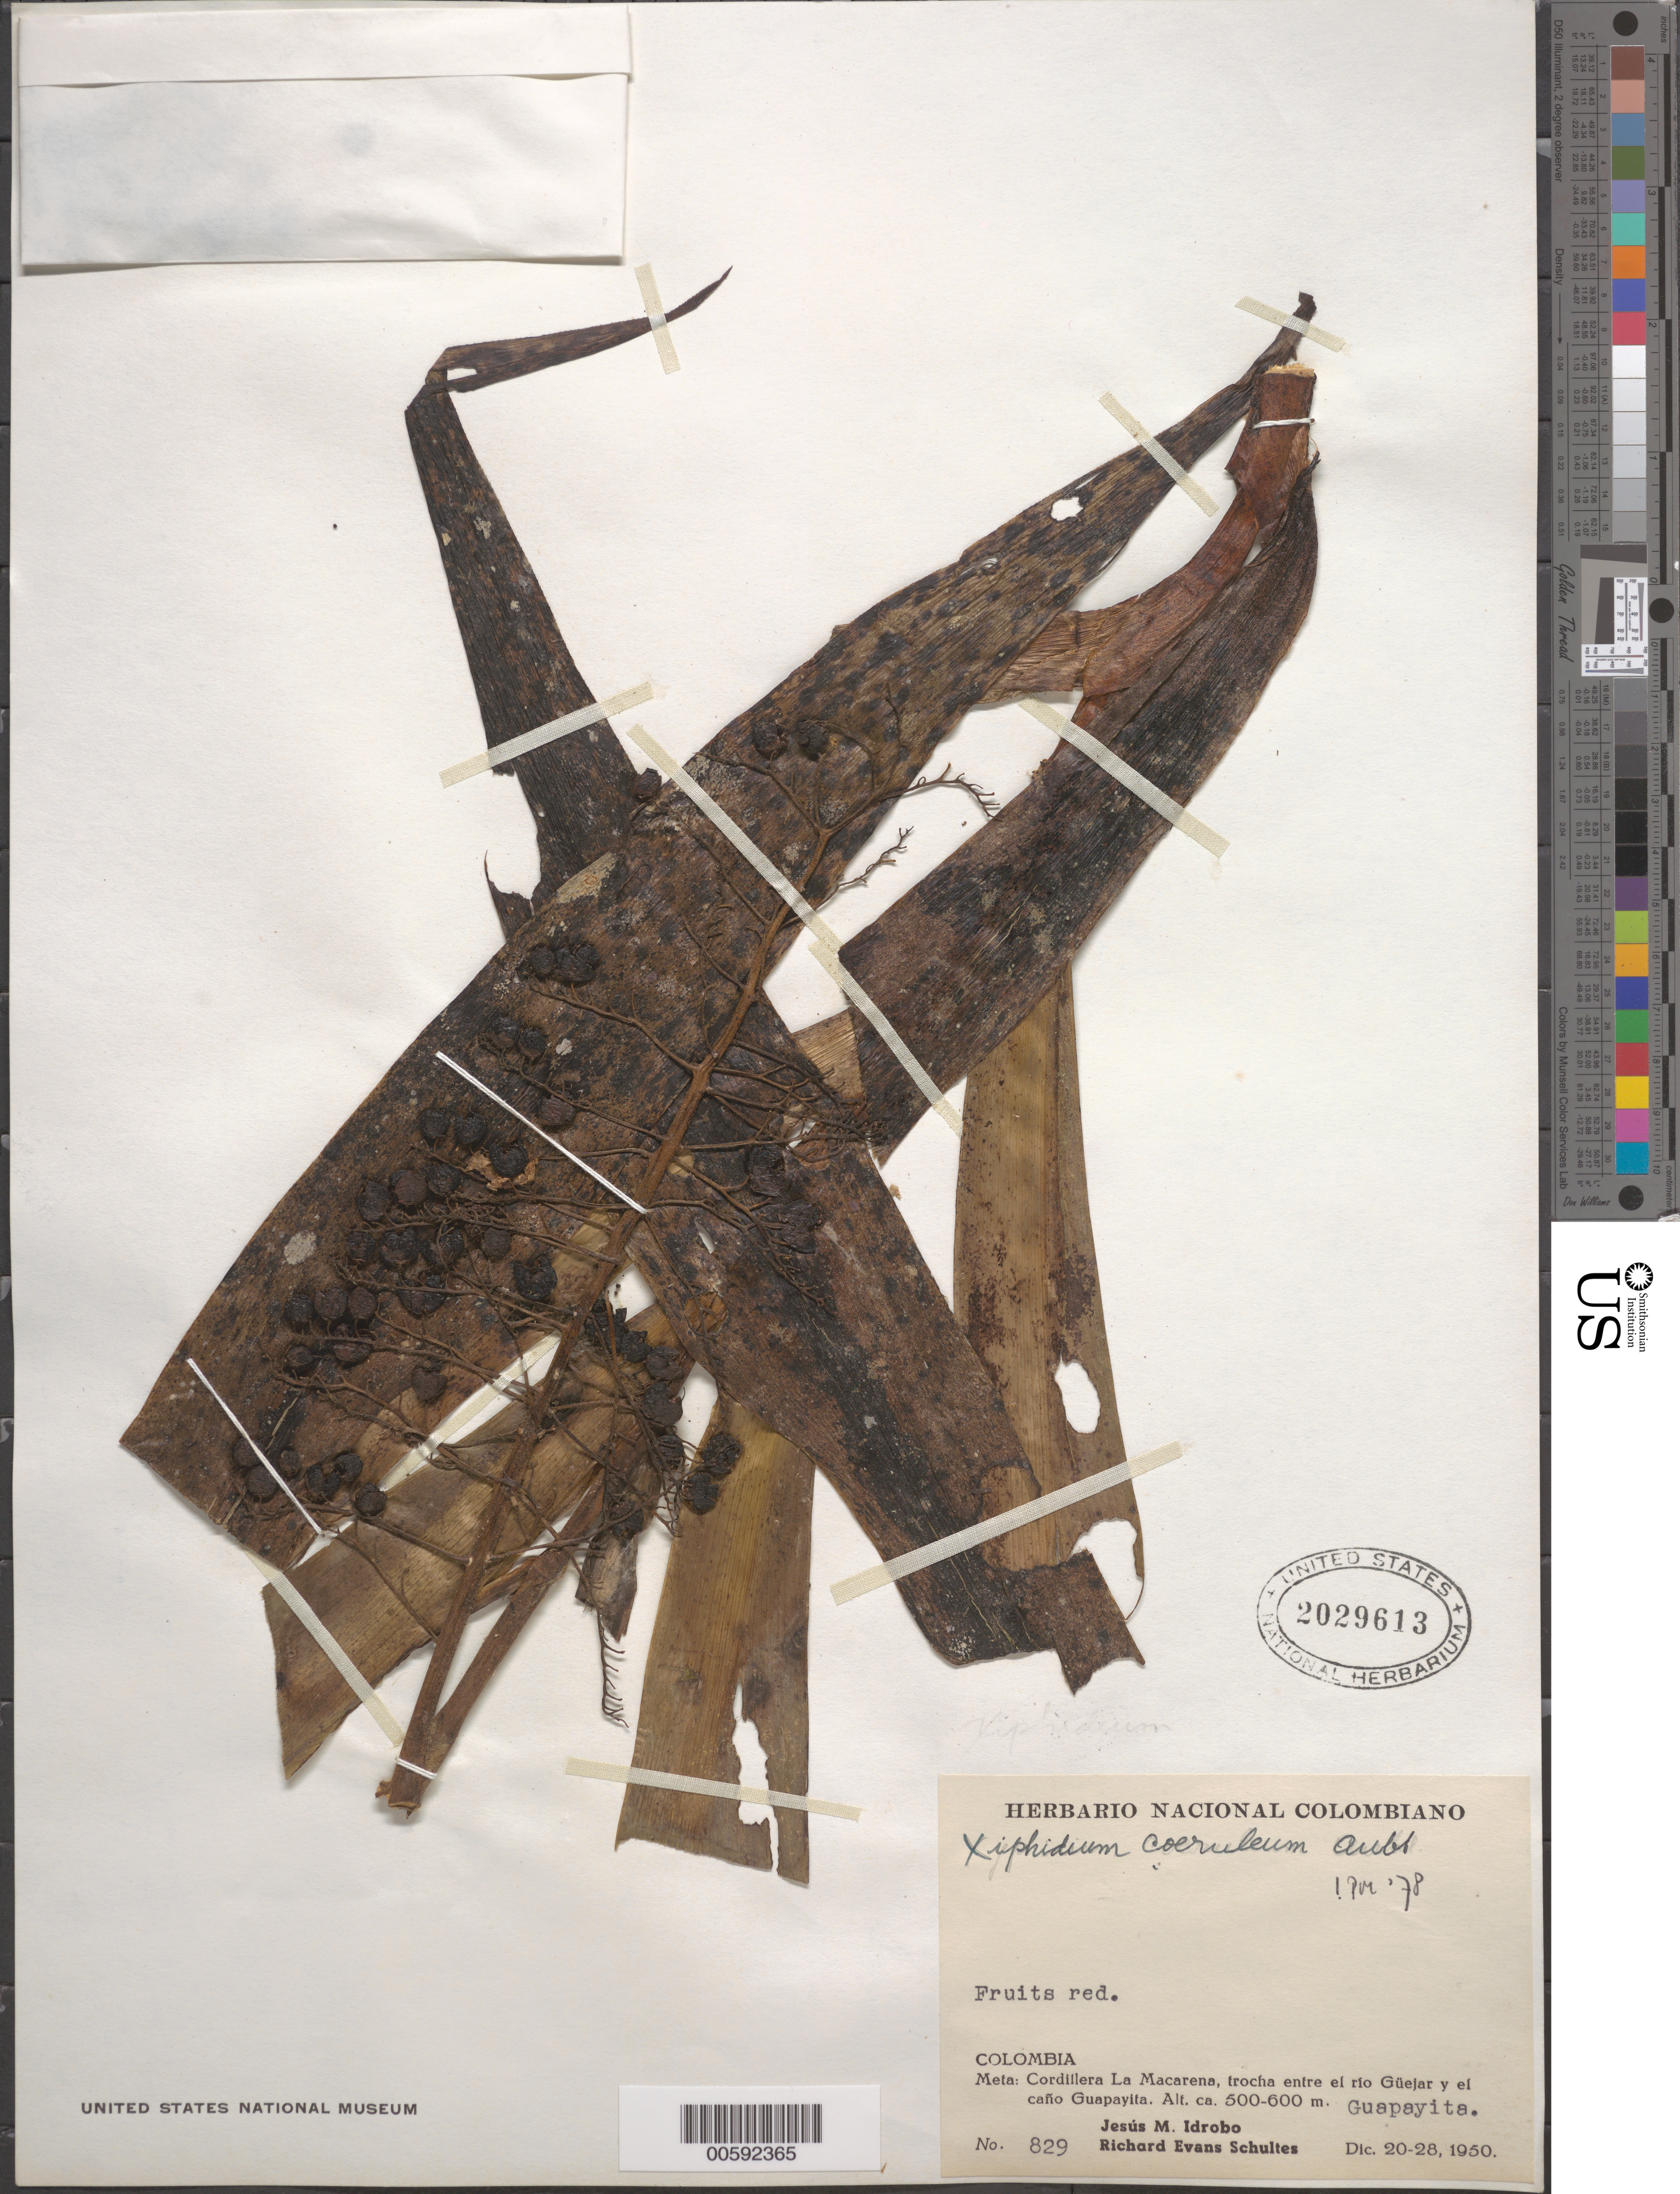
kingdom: Plantae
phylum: Tracheophyta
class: Liliopsida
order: Commelinales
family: Haemodoraceae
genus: Xiphidium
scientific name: Xiphidium caeruleum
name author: Aubl.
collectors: J. M. Idrobo & R. E. Schultes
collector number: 829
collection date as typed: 20 Dec 1950 to 28 Dec 1950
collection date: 1950-12-20/1950-12-28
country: Colombia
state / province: Meta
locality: La Macarena, between Rio Guejar and Caño Guapayita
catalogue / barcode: US 2029613